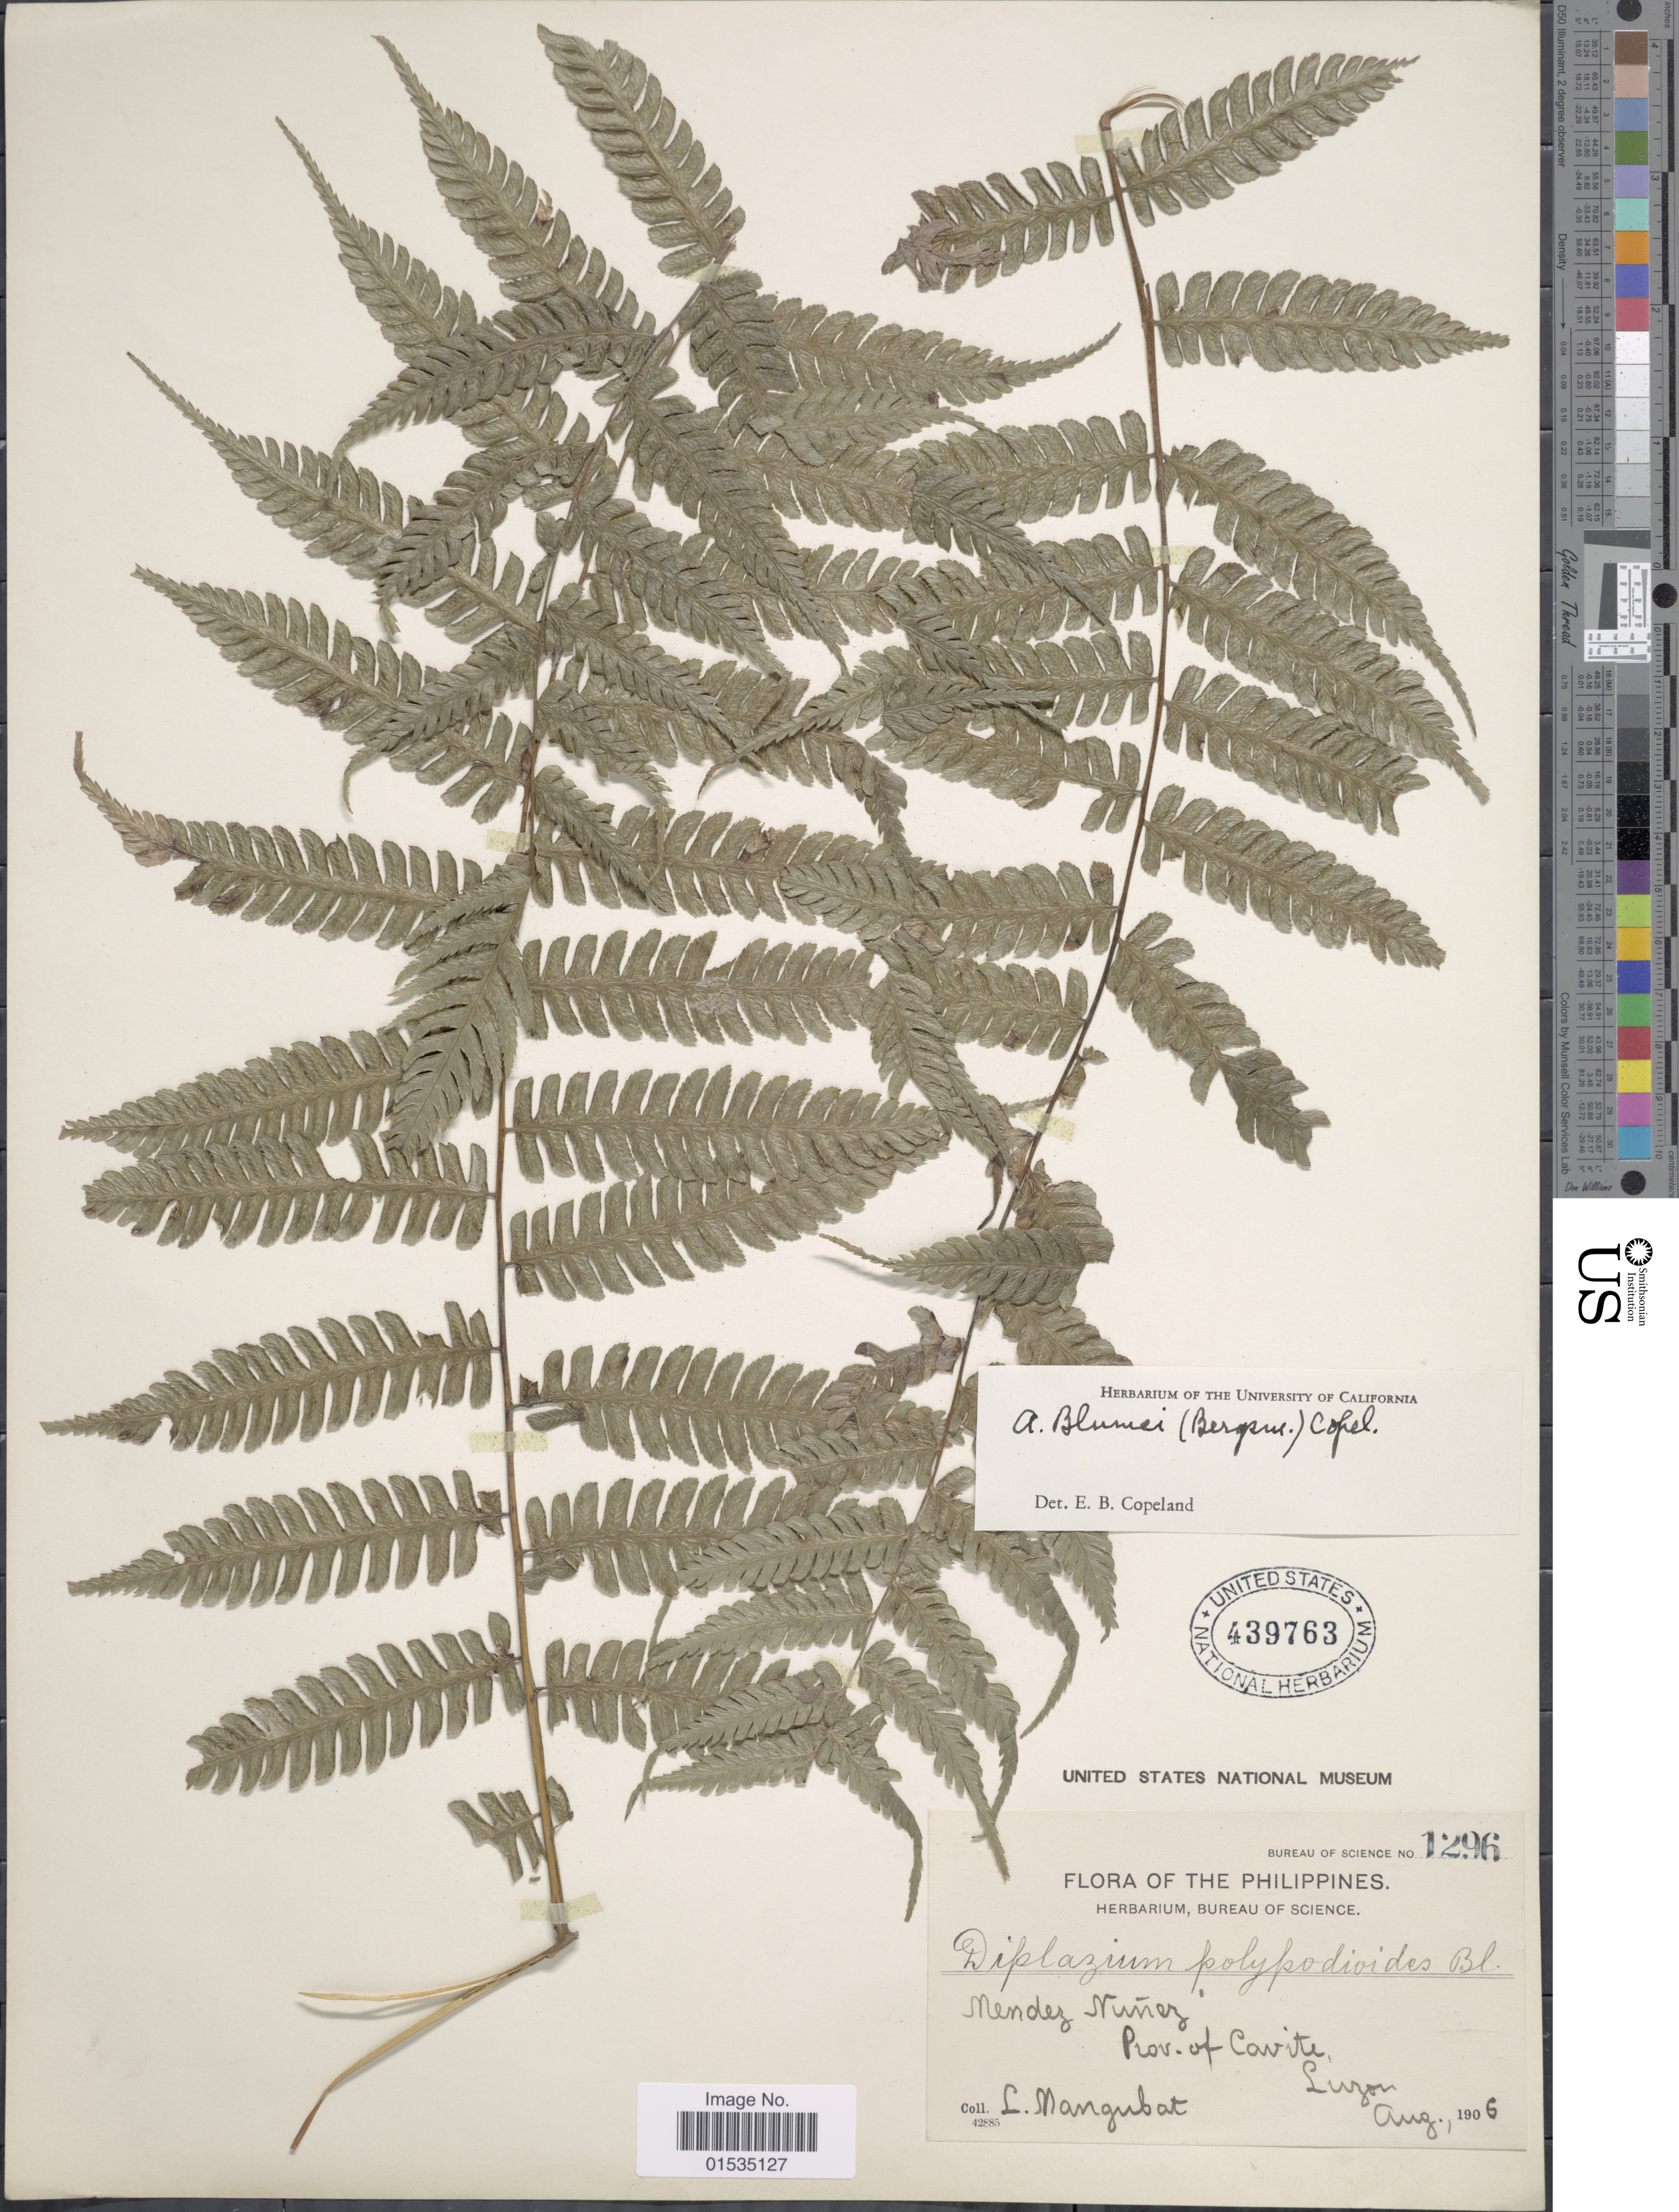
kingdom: Plantae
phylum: Tracheophyta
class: Polypodiopsida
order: Polypodiales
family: Athyriaceae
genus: Diplazium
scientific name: Diplazium polypodioides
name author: Blume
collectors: L. Mangubat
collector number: Bureau of Science 1296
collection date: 1906-08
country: Philippines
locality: Mendez-Nunez, province of Cavite, Luzon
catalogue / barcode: US 439763